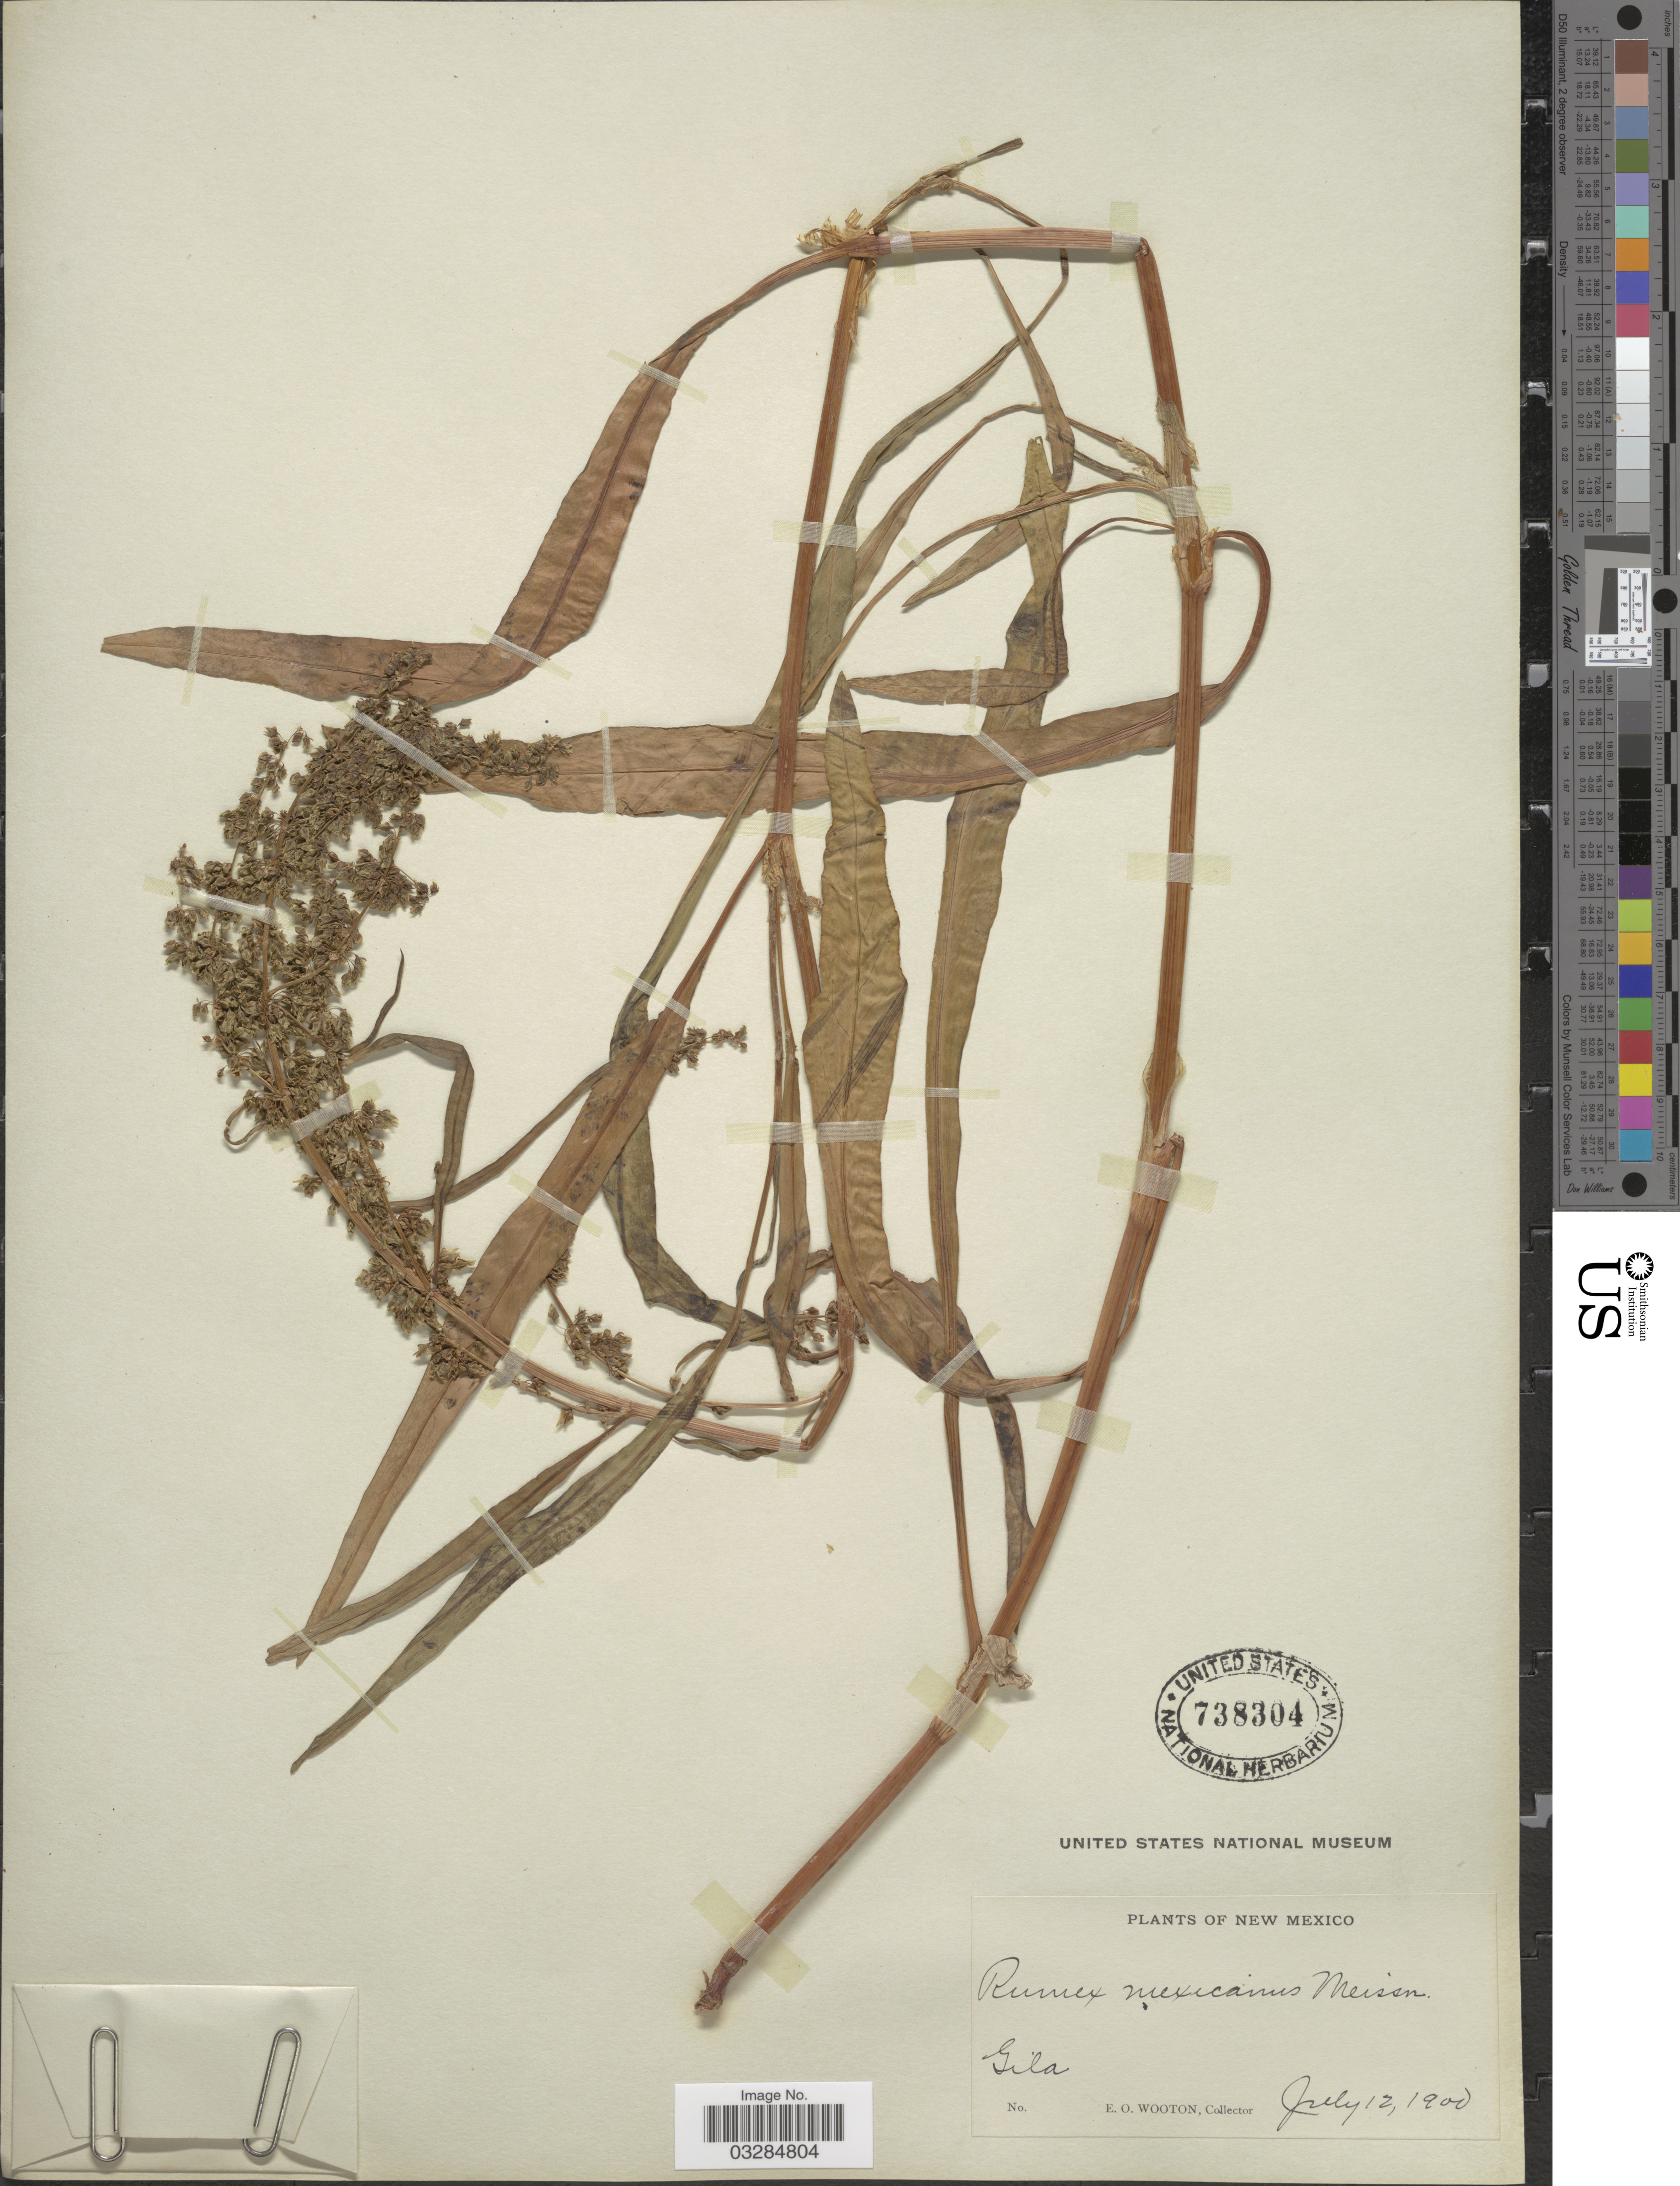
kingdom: Plantae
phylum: Tracheophyta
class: Magnoliopsida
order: Caryophyllales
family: Polygonaceae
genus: Rumex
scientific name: Rumex triangulivalvis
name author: (Danser) Rech. f.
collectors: E. O. Wooton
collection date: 1900-07-12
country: United States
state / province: New Mexico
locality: Gila.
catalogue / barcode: US 738304